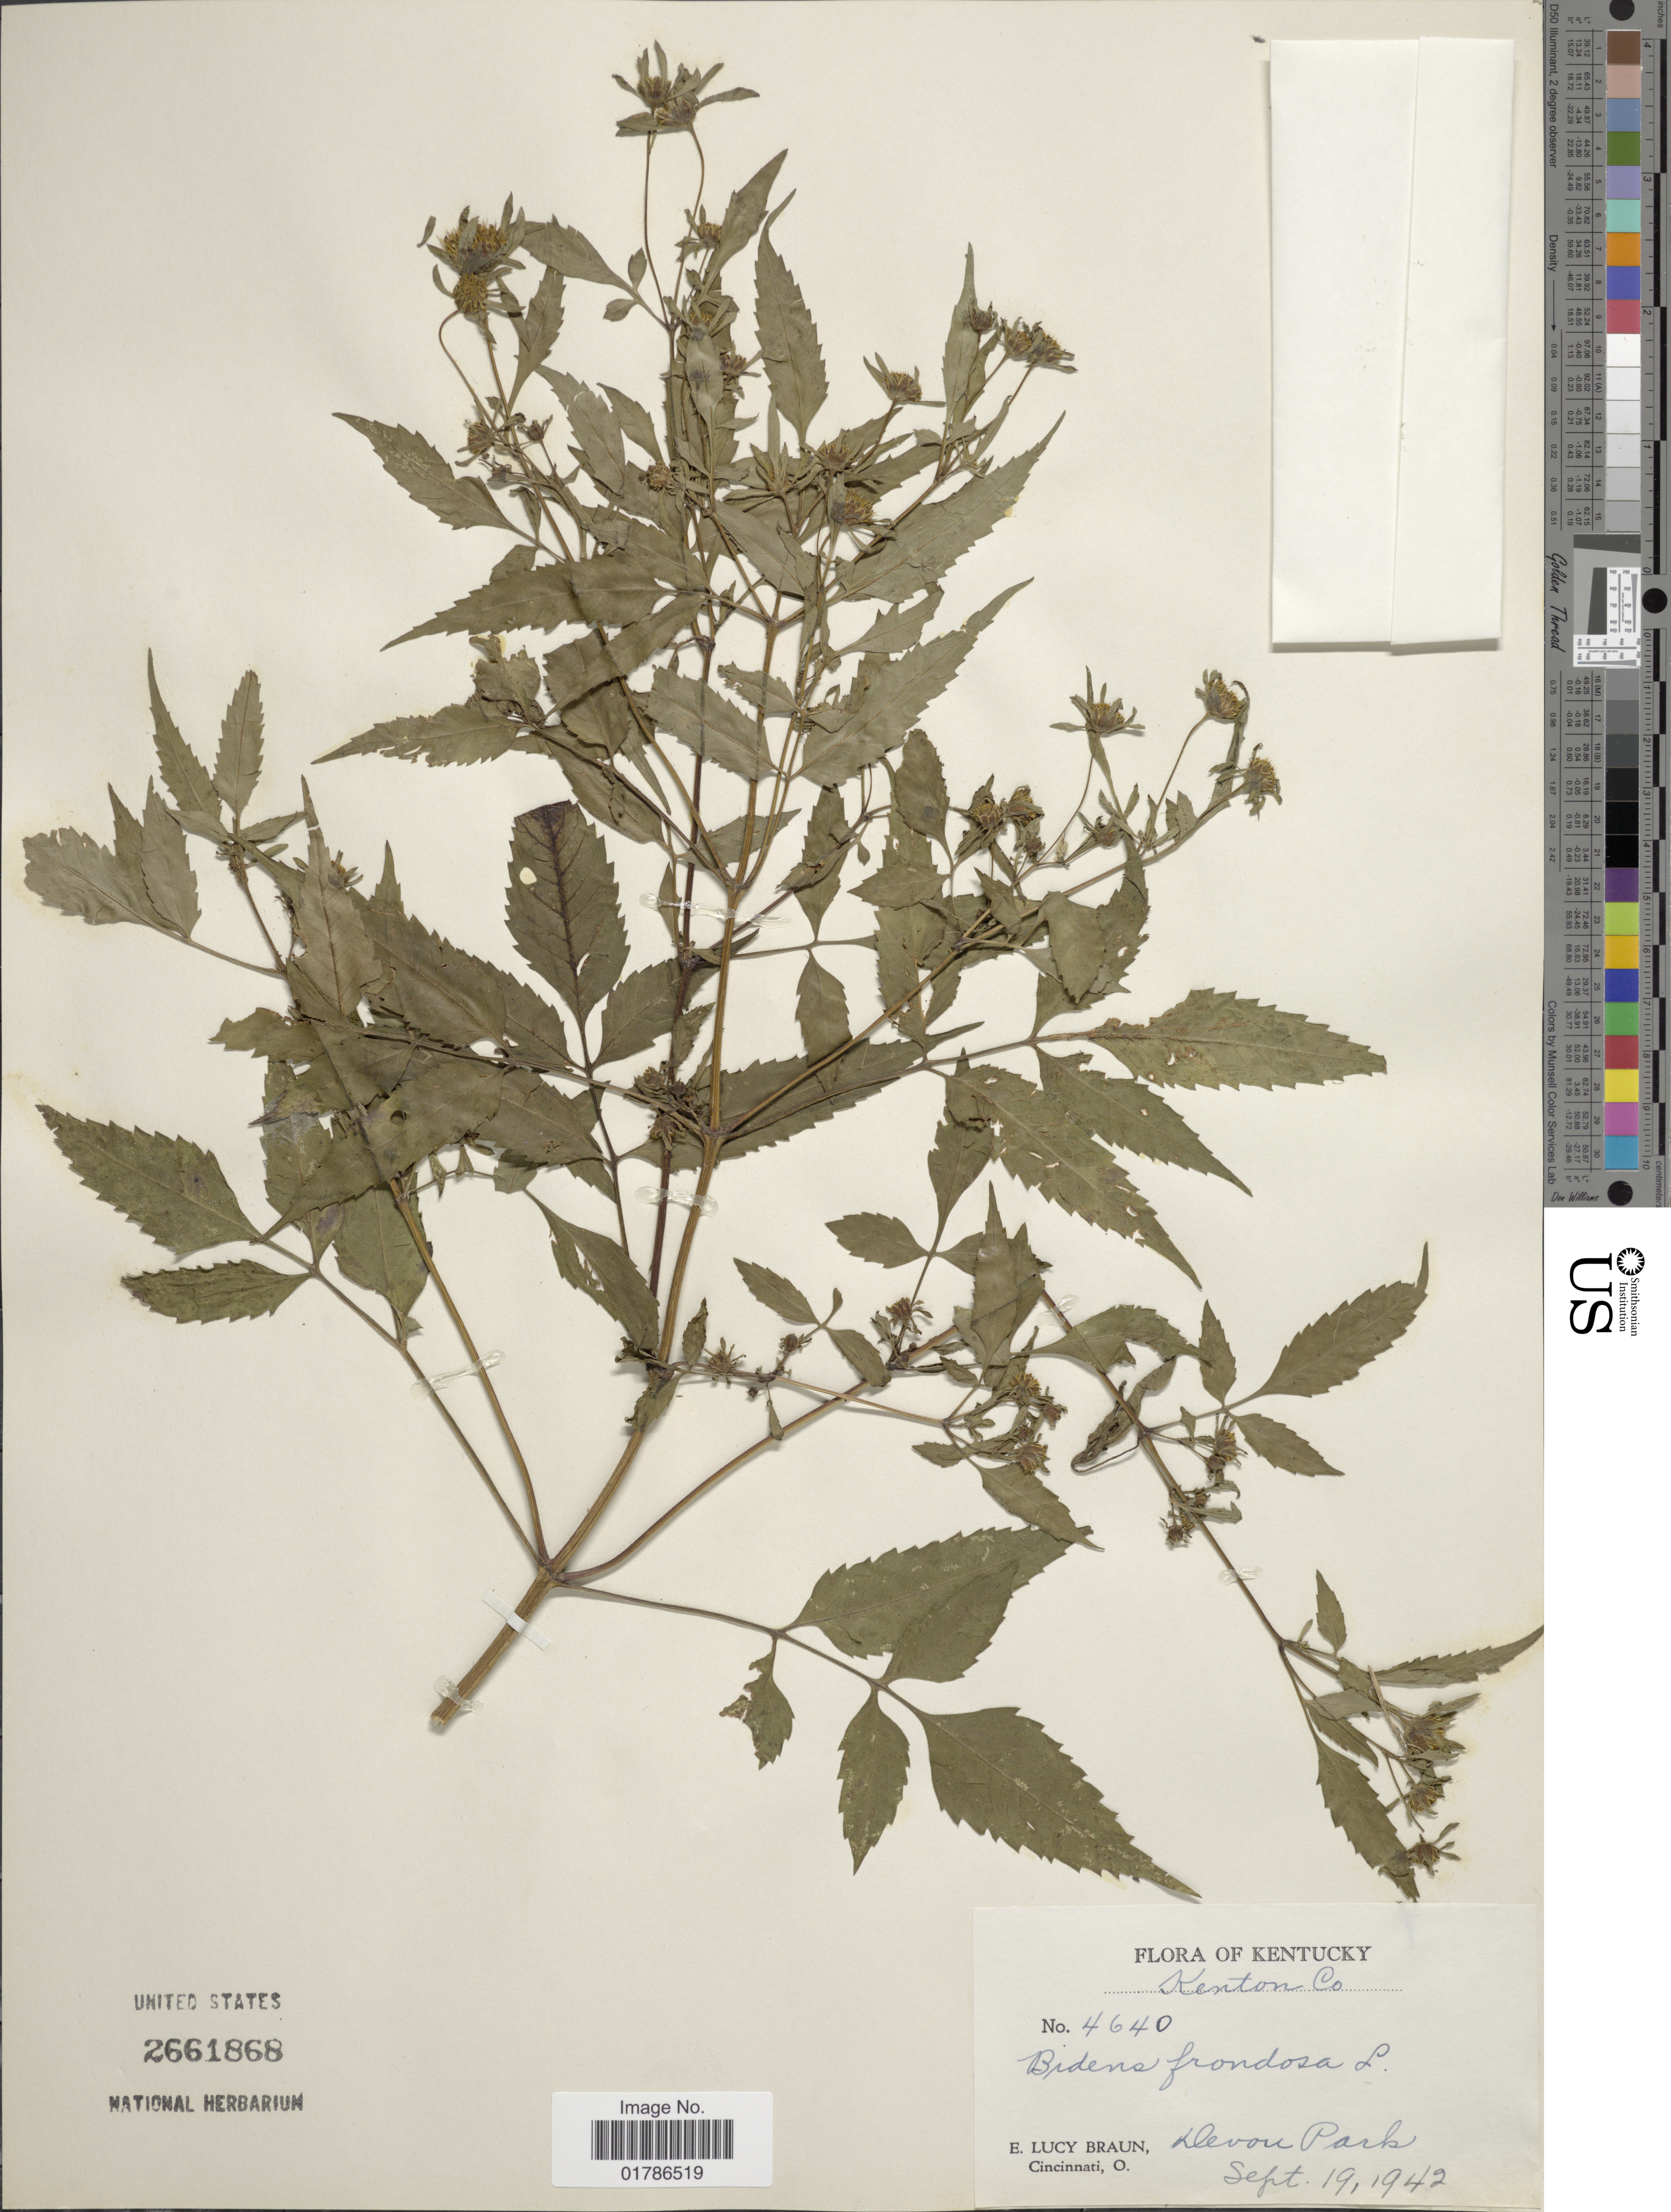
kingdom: Plantae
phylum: Tracheophyta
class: Magnoliopsida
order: Asterales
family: Asteraceae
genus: Bidens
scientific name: Bidens frondosa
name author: L.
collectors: E. L. Braun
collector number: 4640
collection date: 1942-09-19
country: United States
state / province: Kentucky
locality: Kenton Co., Devou Park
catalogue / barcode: US 2661868